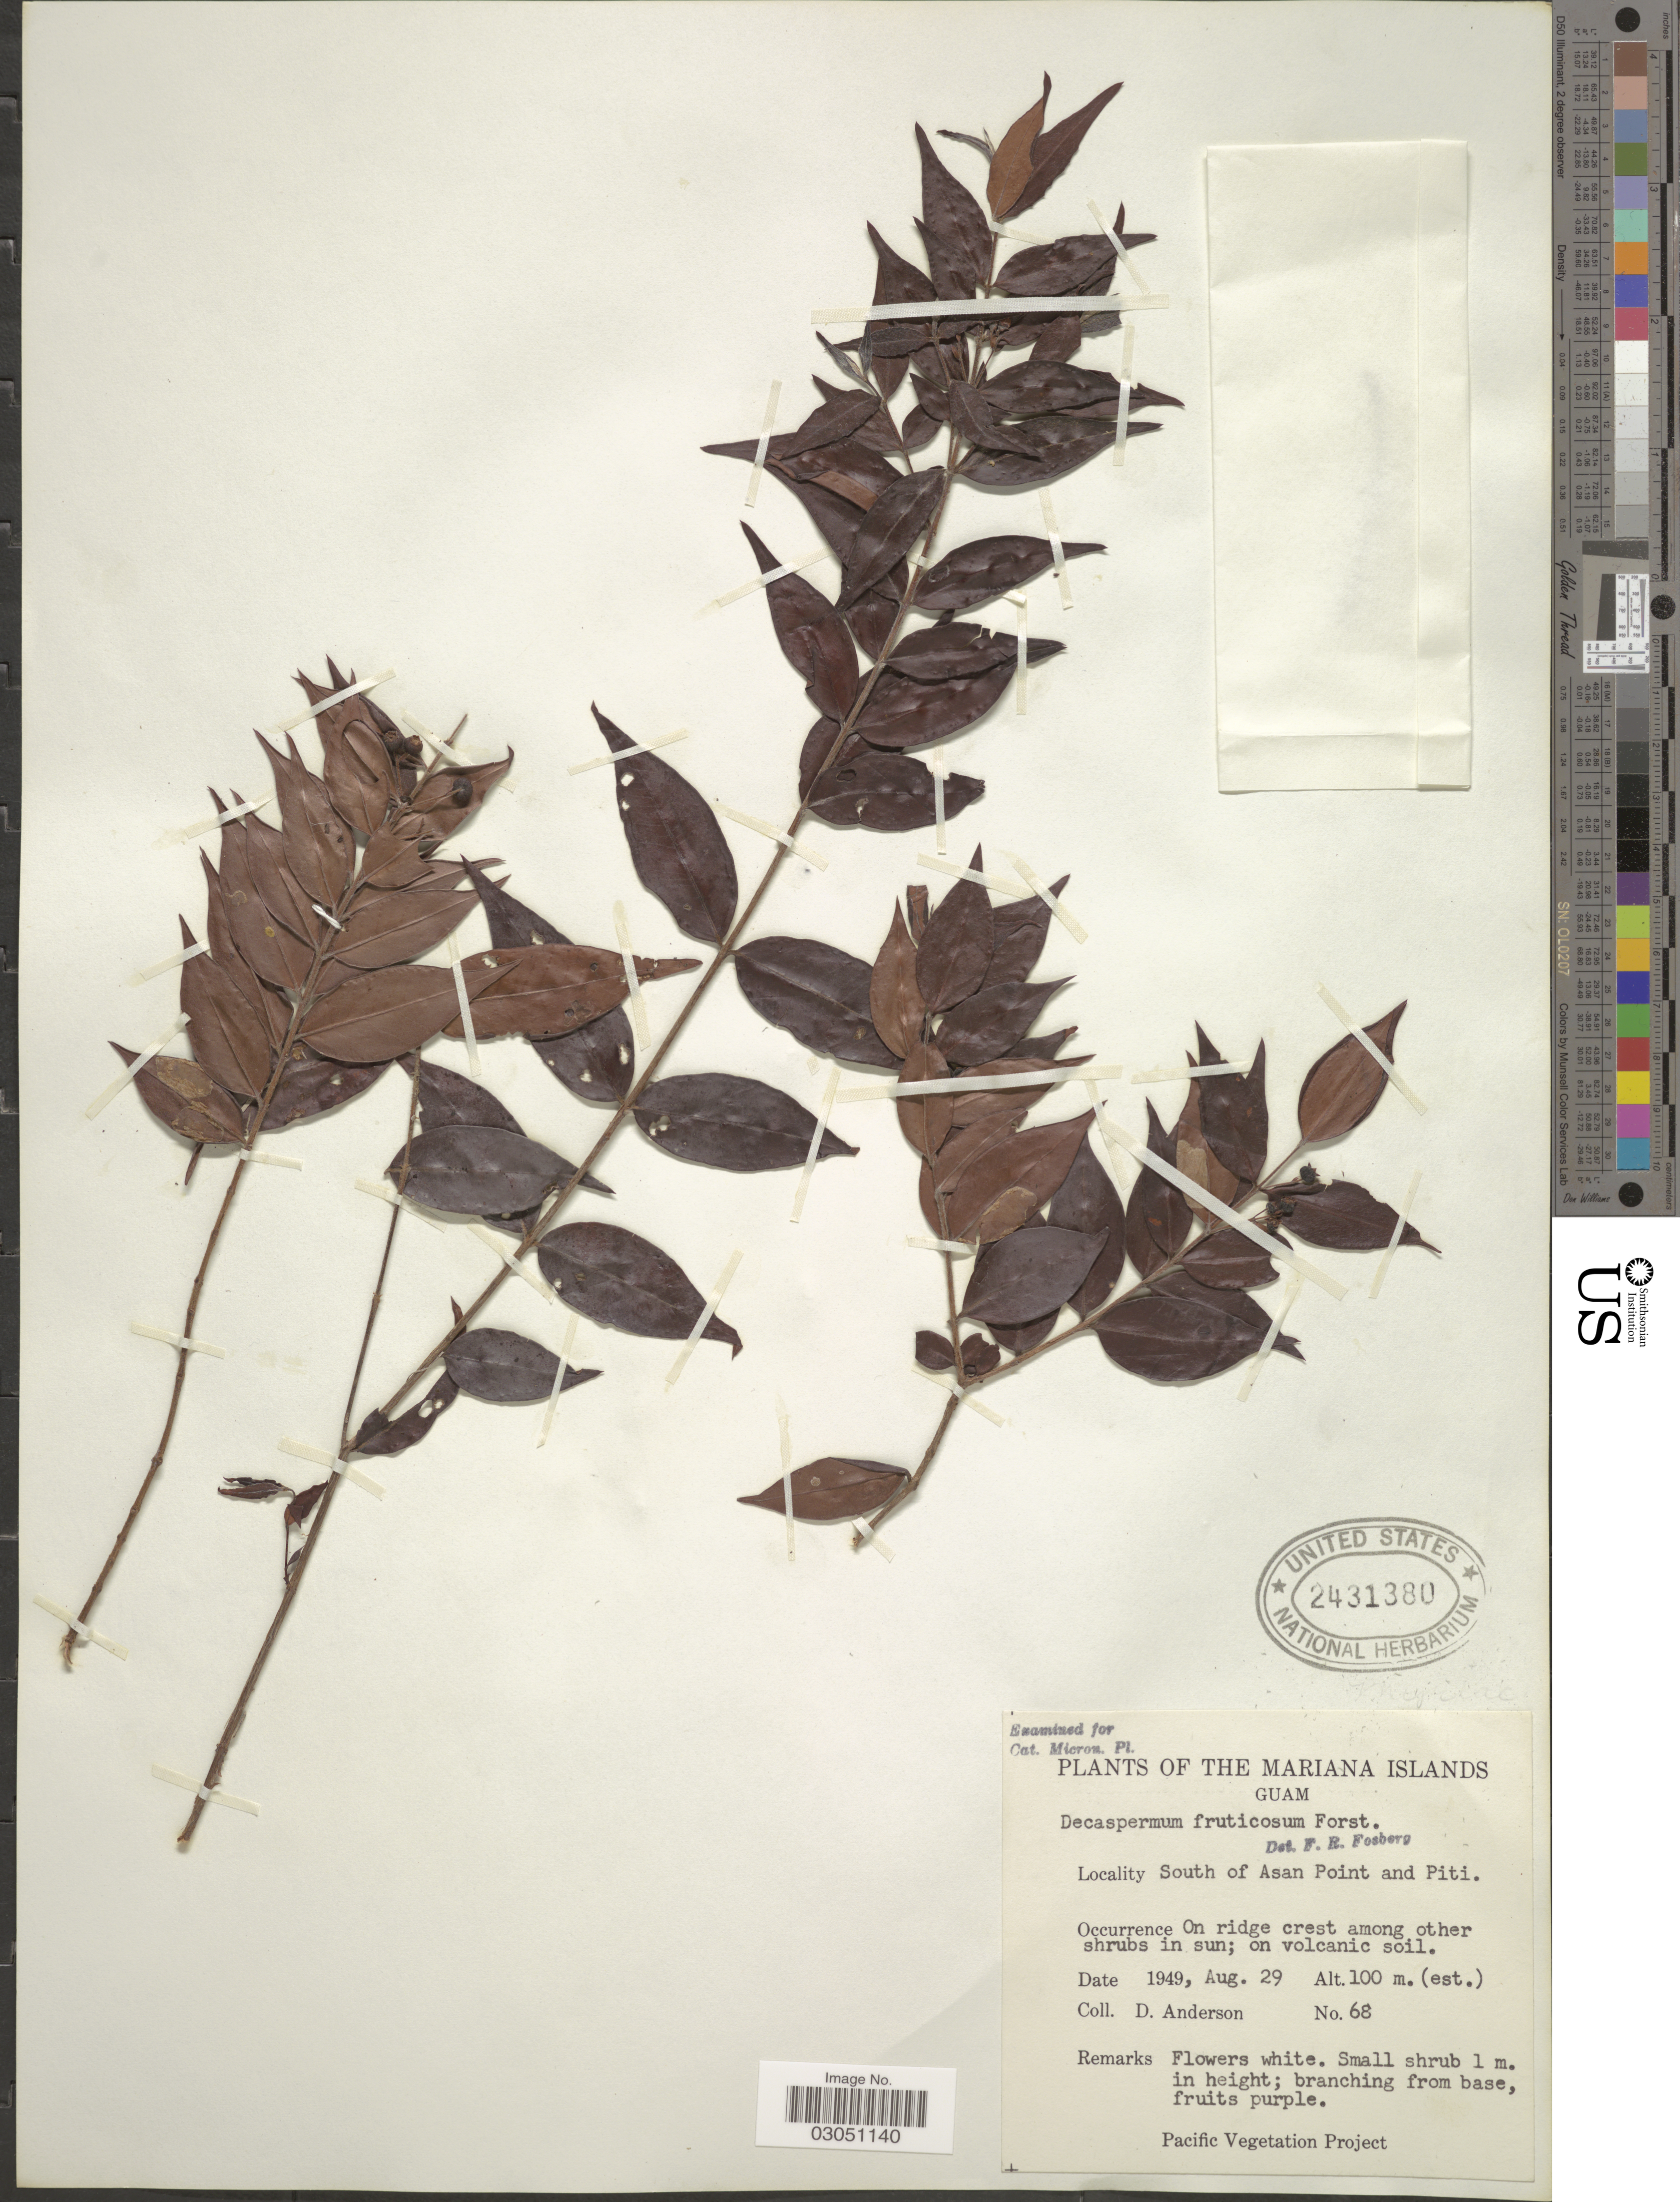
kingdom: Plantae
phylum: Tracheophyta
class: Magnoliopsida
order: Myrtales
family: Myrtaceae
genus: Decaspermum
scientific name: Decaspermum raymundi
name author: Diels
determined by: Strong, Mark T., (BOT), Smithsonian Institution - National Museum of Natural History (UNITED STATES)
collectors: D. Anderson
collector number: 68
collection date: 1949-08-29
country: Guam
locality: The Mariana Islands. Guam. South of Asan Point and Piti.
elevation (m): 100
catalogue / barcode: US 2431380